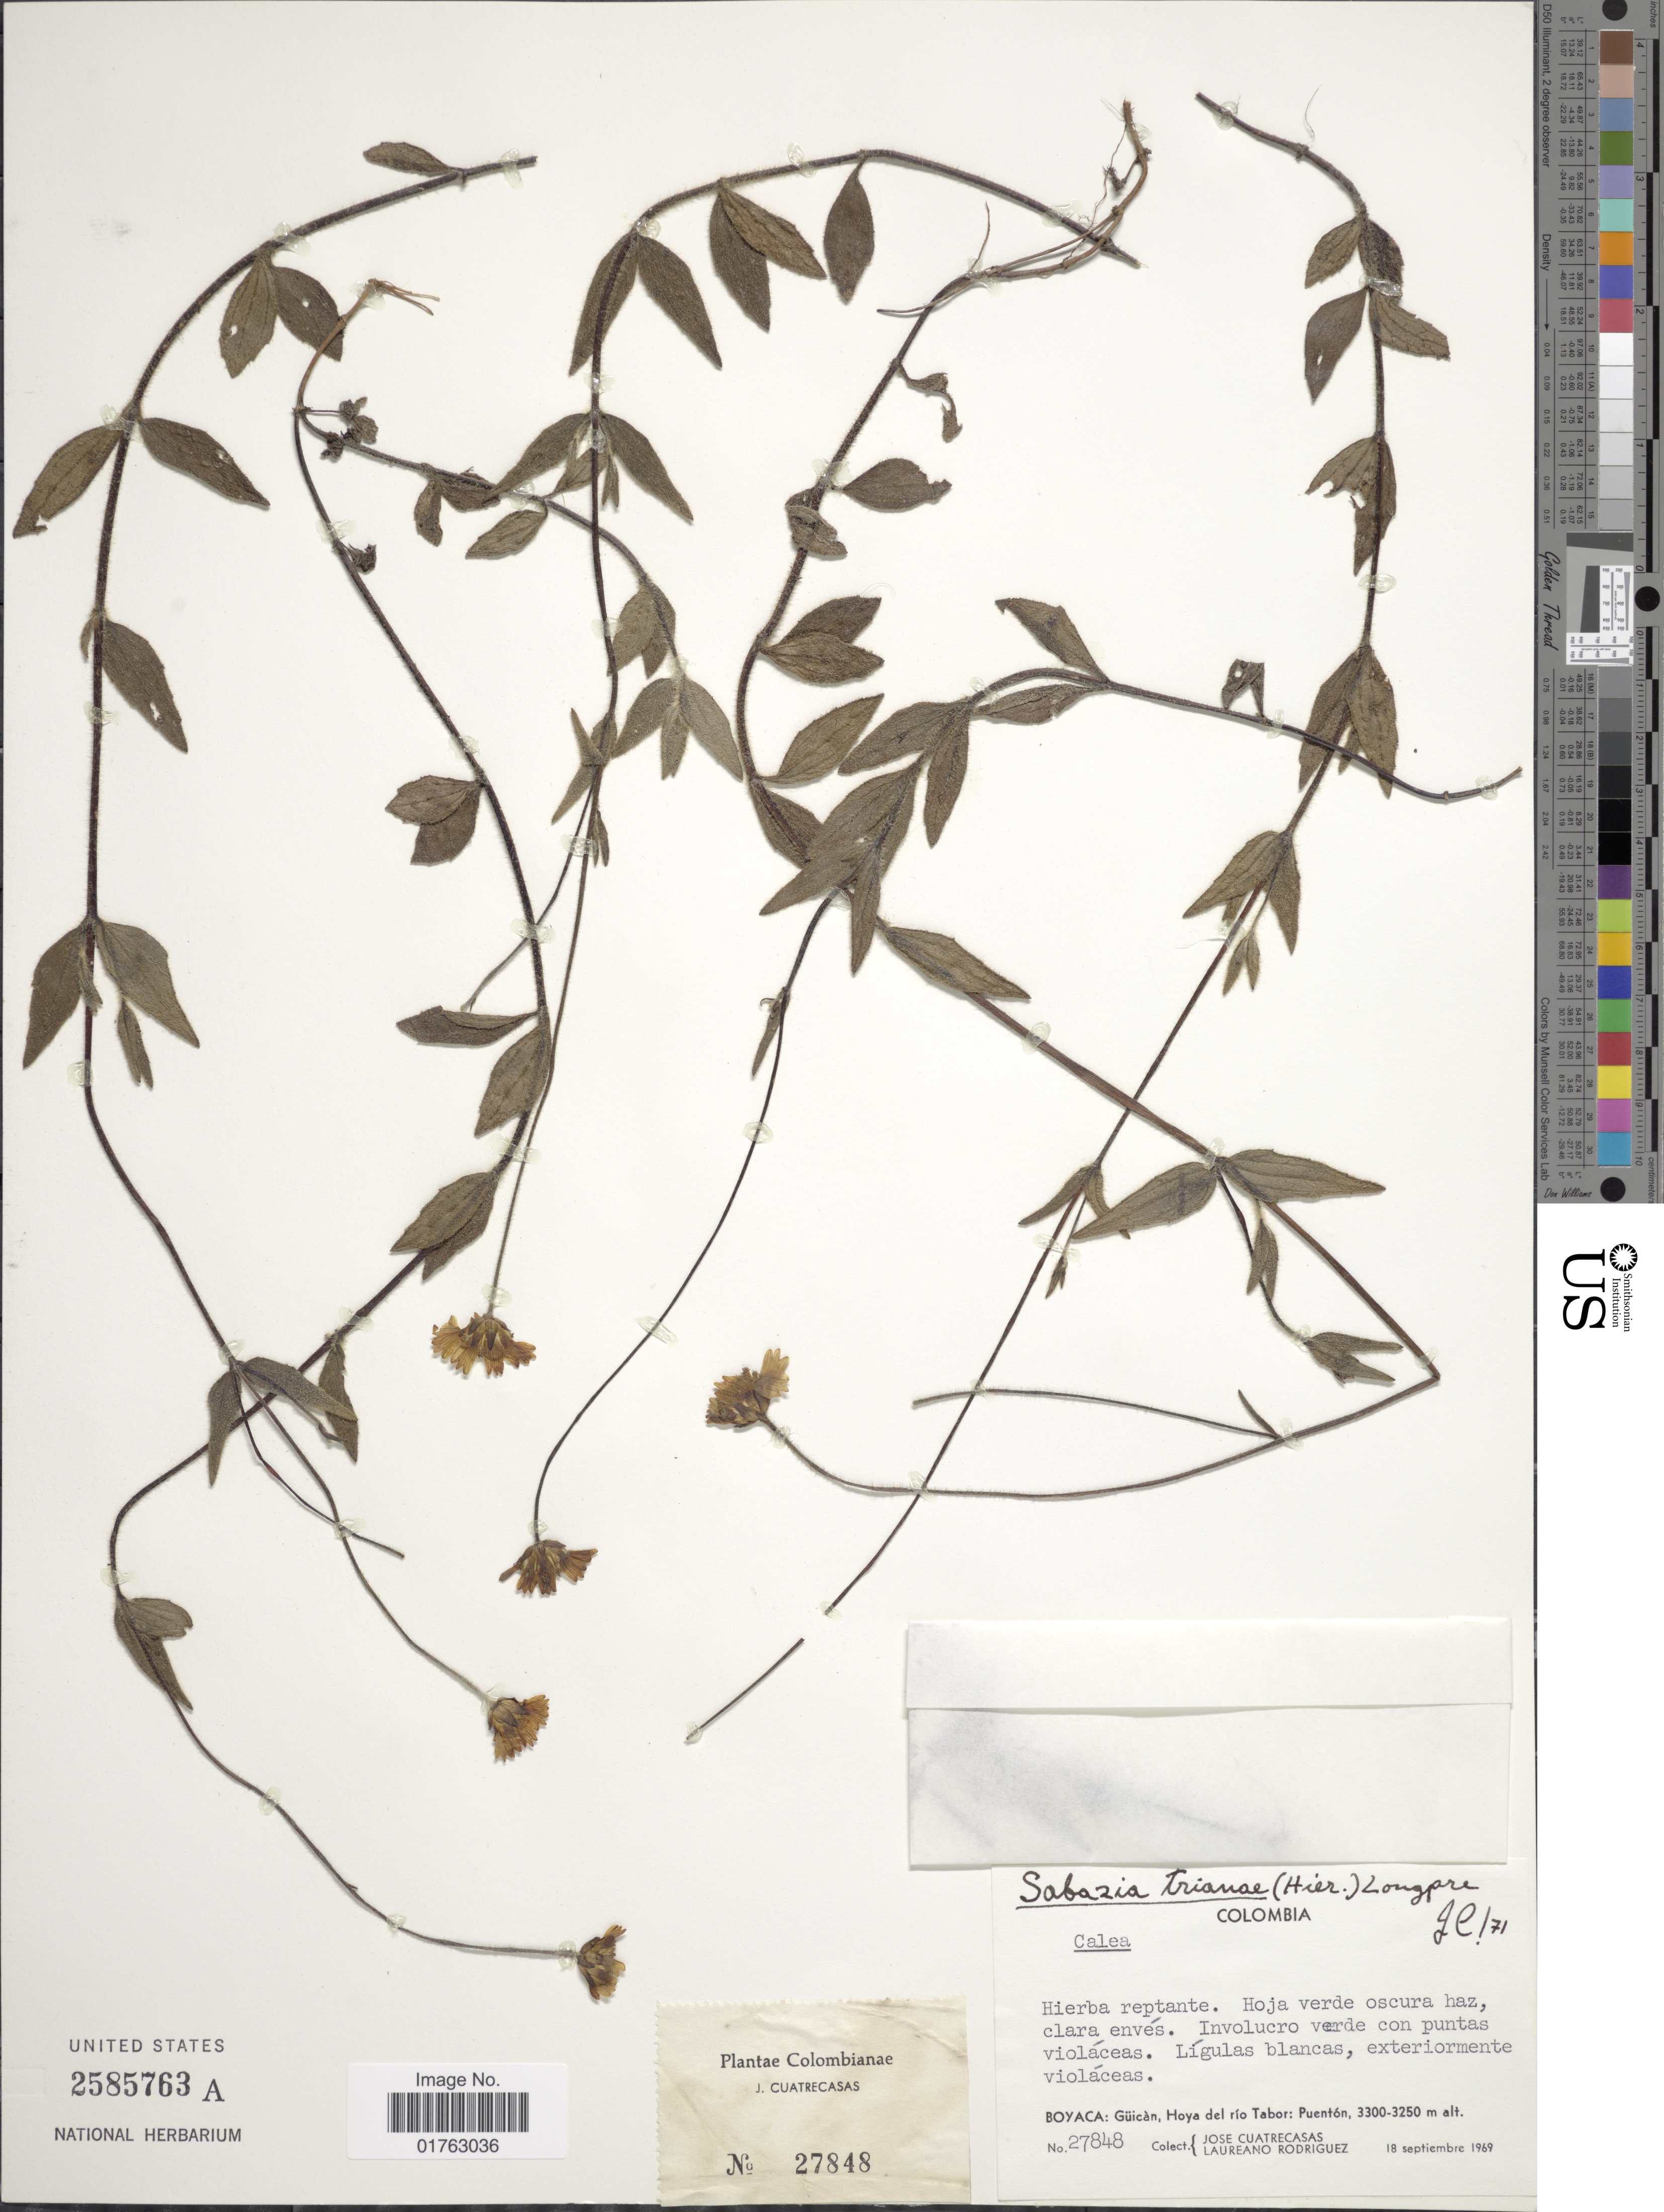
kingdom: Plantae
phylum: Tracheophyta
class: Magnoliopsida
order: Asterales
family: Asteraceae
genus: Sabazia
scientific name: Sabazia trianae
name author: (Hieron.) Longpre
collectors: J. Cuatrecasas & L. Rodriguez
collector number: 27848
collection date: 1969-09-18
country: Colombia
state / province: Boyacá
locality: Güican, Hoya del rio Tabor: Puenton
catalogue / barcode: US 2585763A